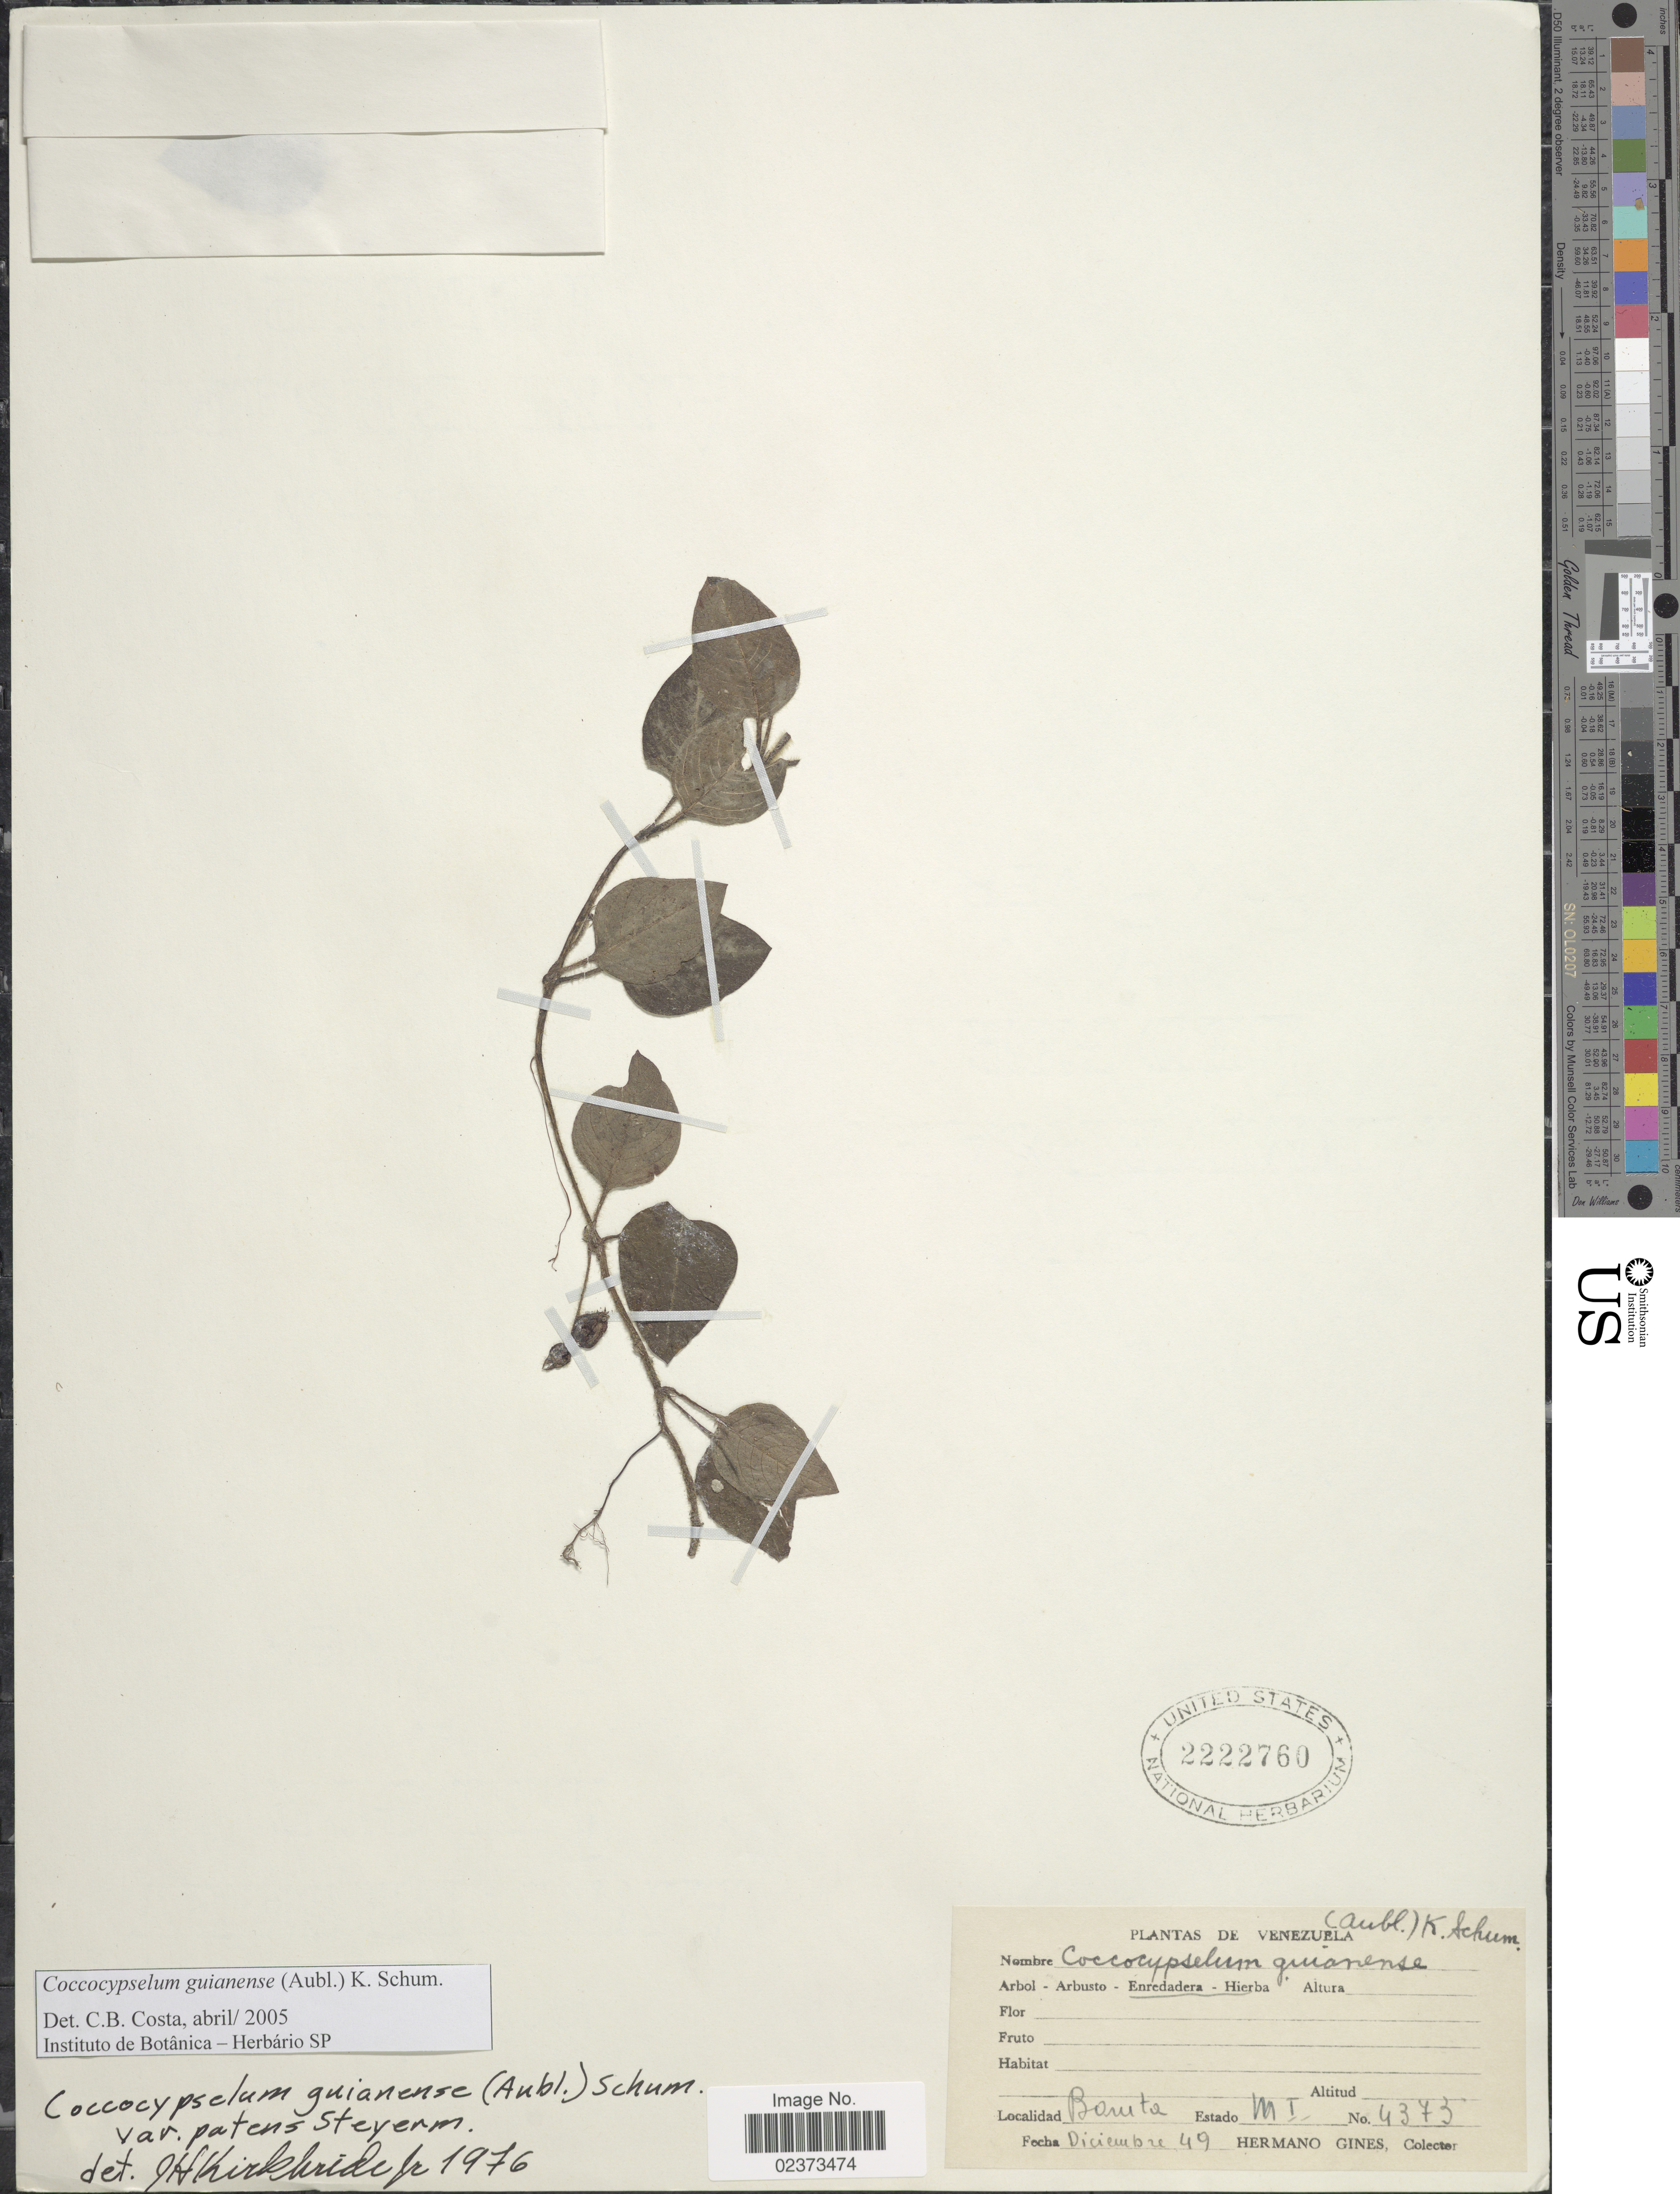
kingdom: Plantae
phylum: Tracheophyta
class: Magnoliopsida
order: Gentianales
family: Rubiaceae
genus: Coccocypselum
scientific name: Coccocypselum guianense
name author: (Aubl.) K. Schum.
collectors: Bro. Gines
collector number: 4373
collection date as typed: Transcribed d/m/y: /12/49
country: Venezuela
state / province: Miranda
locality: Bonita, Estado M.I.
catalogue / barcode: US 2222760